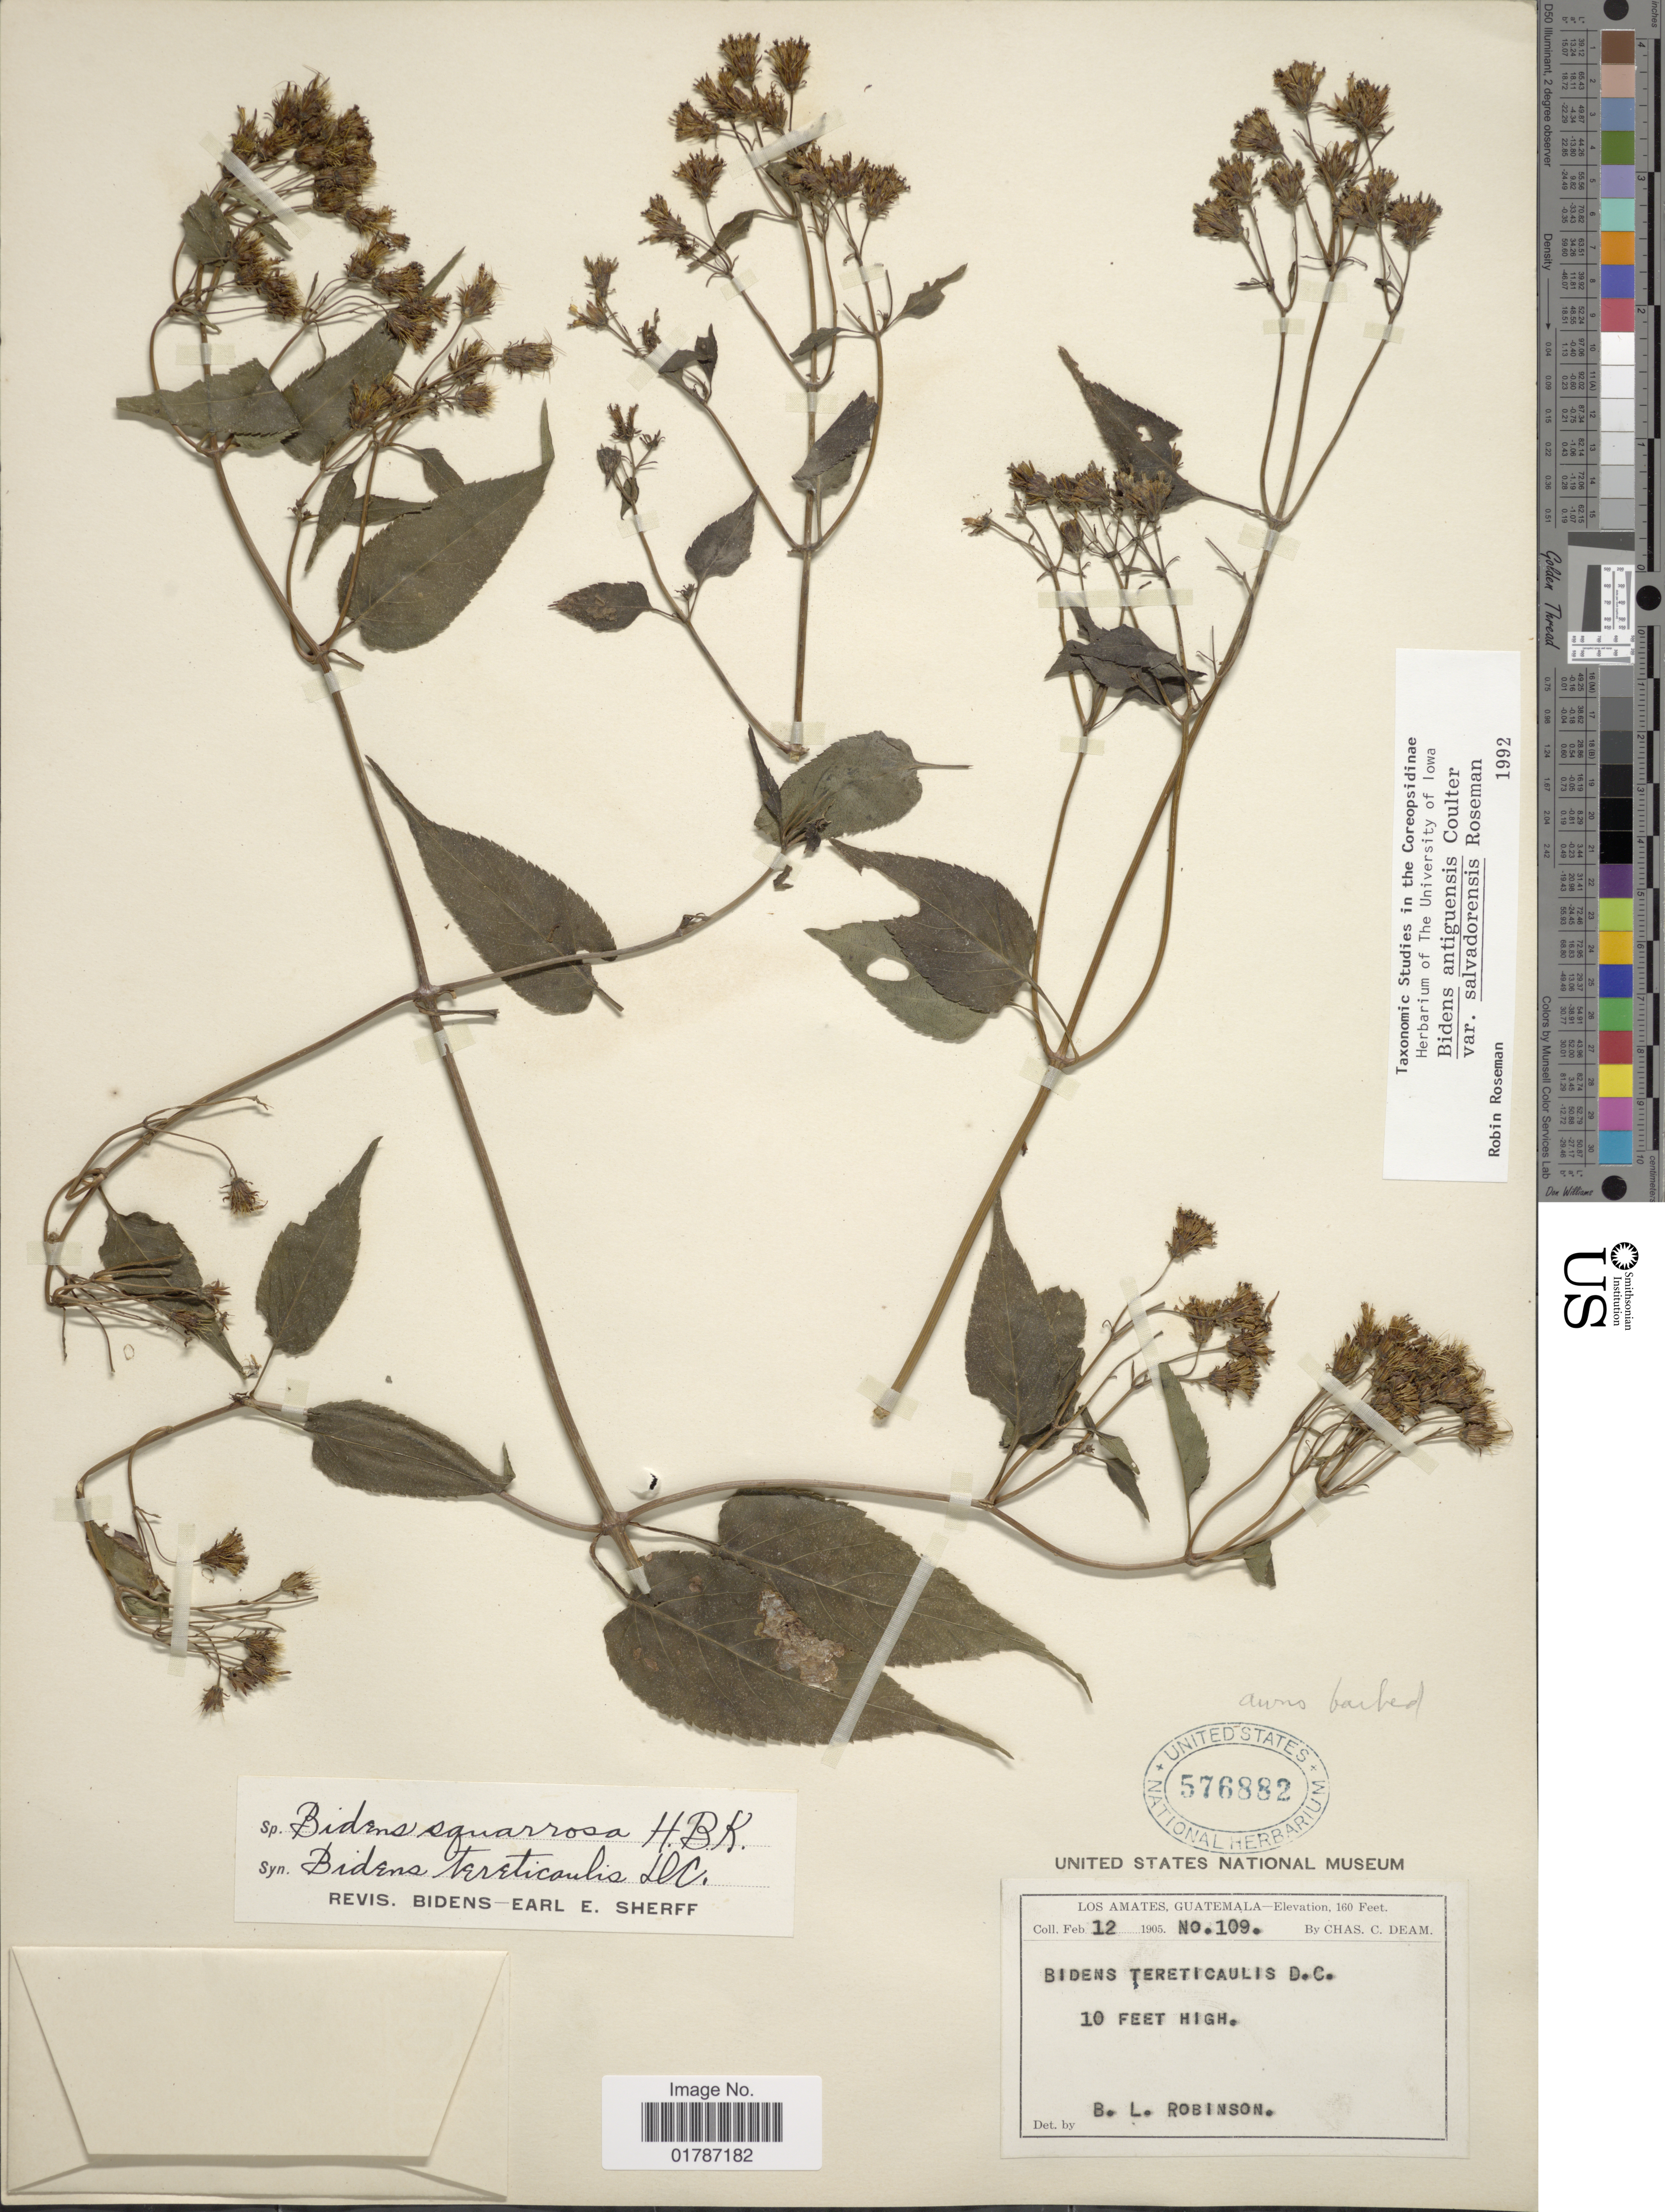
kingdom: Plantae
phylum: Tracheophyta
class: Magnoliopsida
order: Asterales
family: Asteraceae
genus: Bidens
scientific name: Bidens antiguensis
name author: J.M. Coult.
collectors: C. C. Deam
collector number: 109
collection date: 1905-02-12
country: Guatemala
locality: Los Amates, Guatemala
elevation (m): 49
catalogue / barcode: US 576882